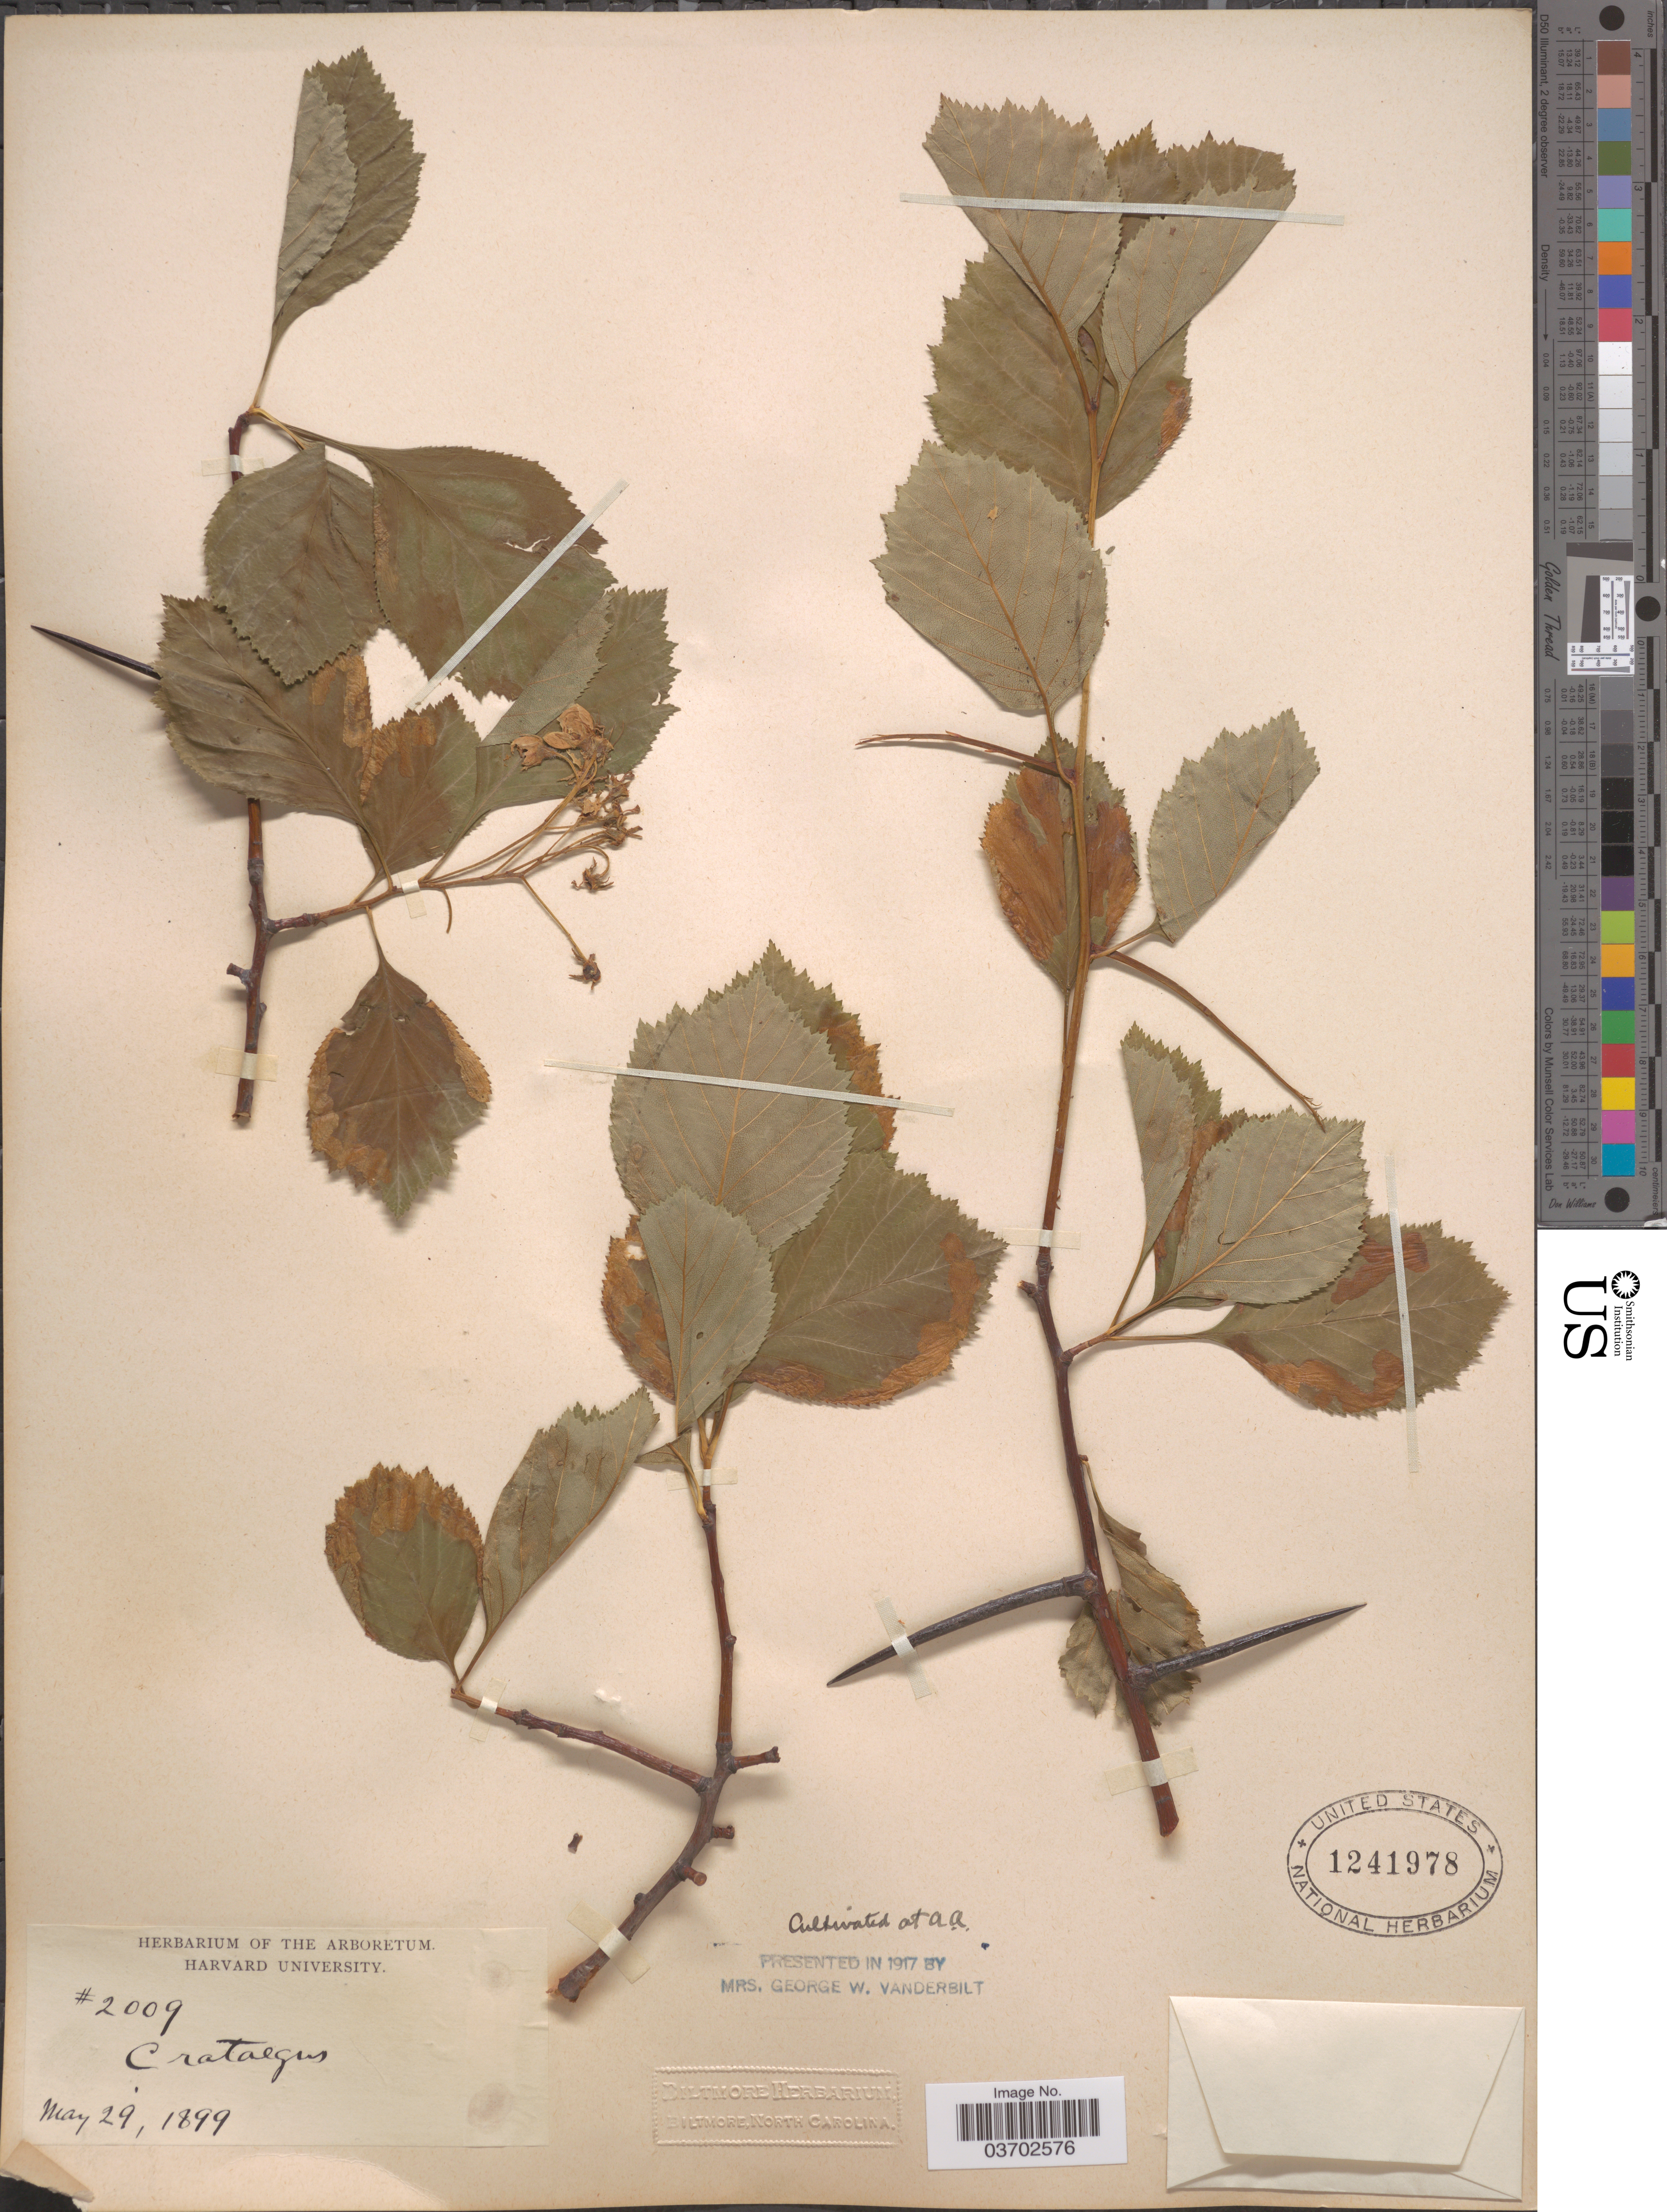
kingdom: Plantae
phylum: Tracheophyta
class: Magnoliopsida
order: Rosales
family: Rosaceae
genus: Crataegus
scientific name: Crataegus sp.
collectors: Ex herb. of the Arboretum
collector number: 2009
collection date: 1899-05-29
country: United States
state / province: Massachusetts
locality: A.A.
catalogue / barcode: US 1241978